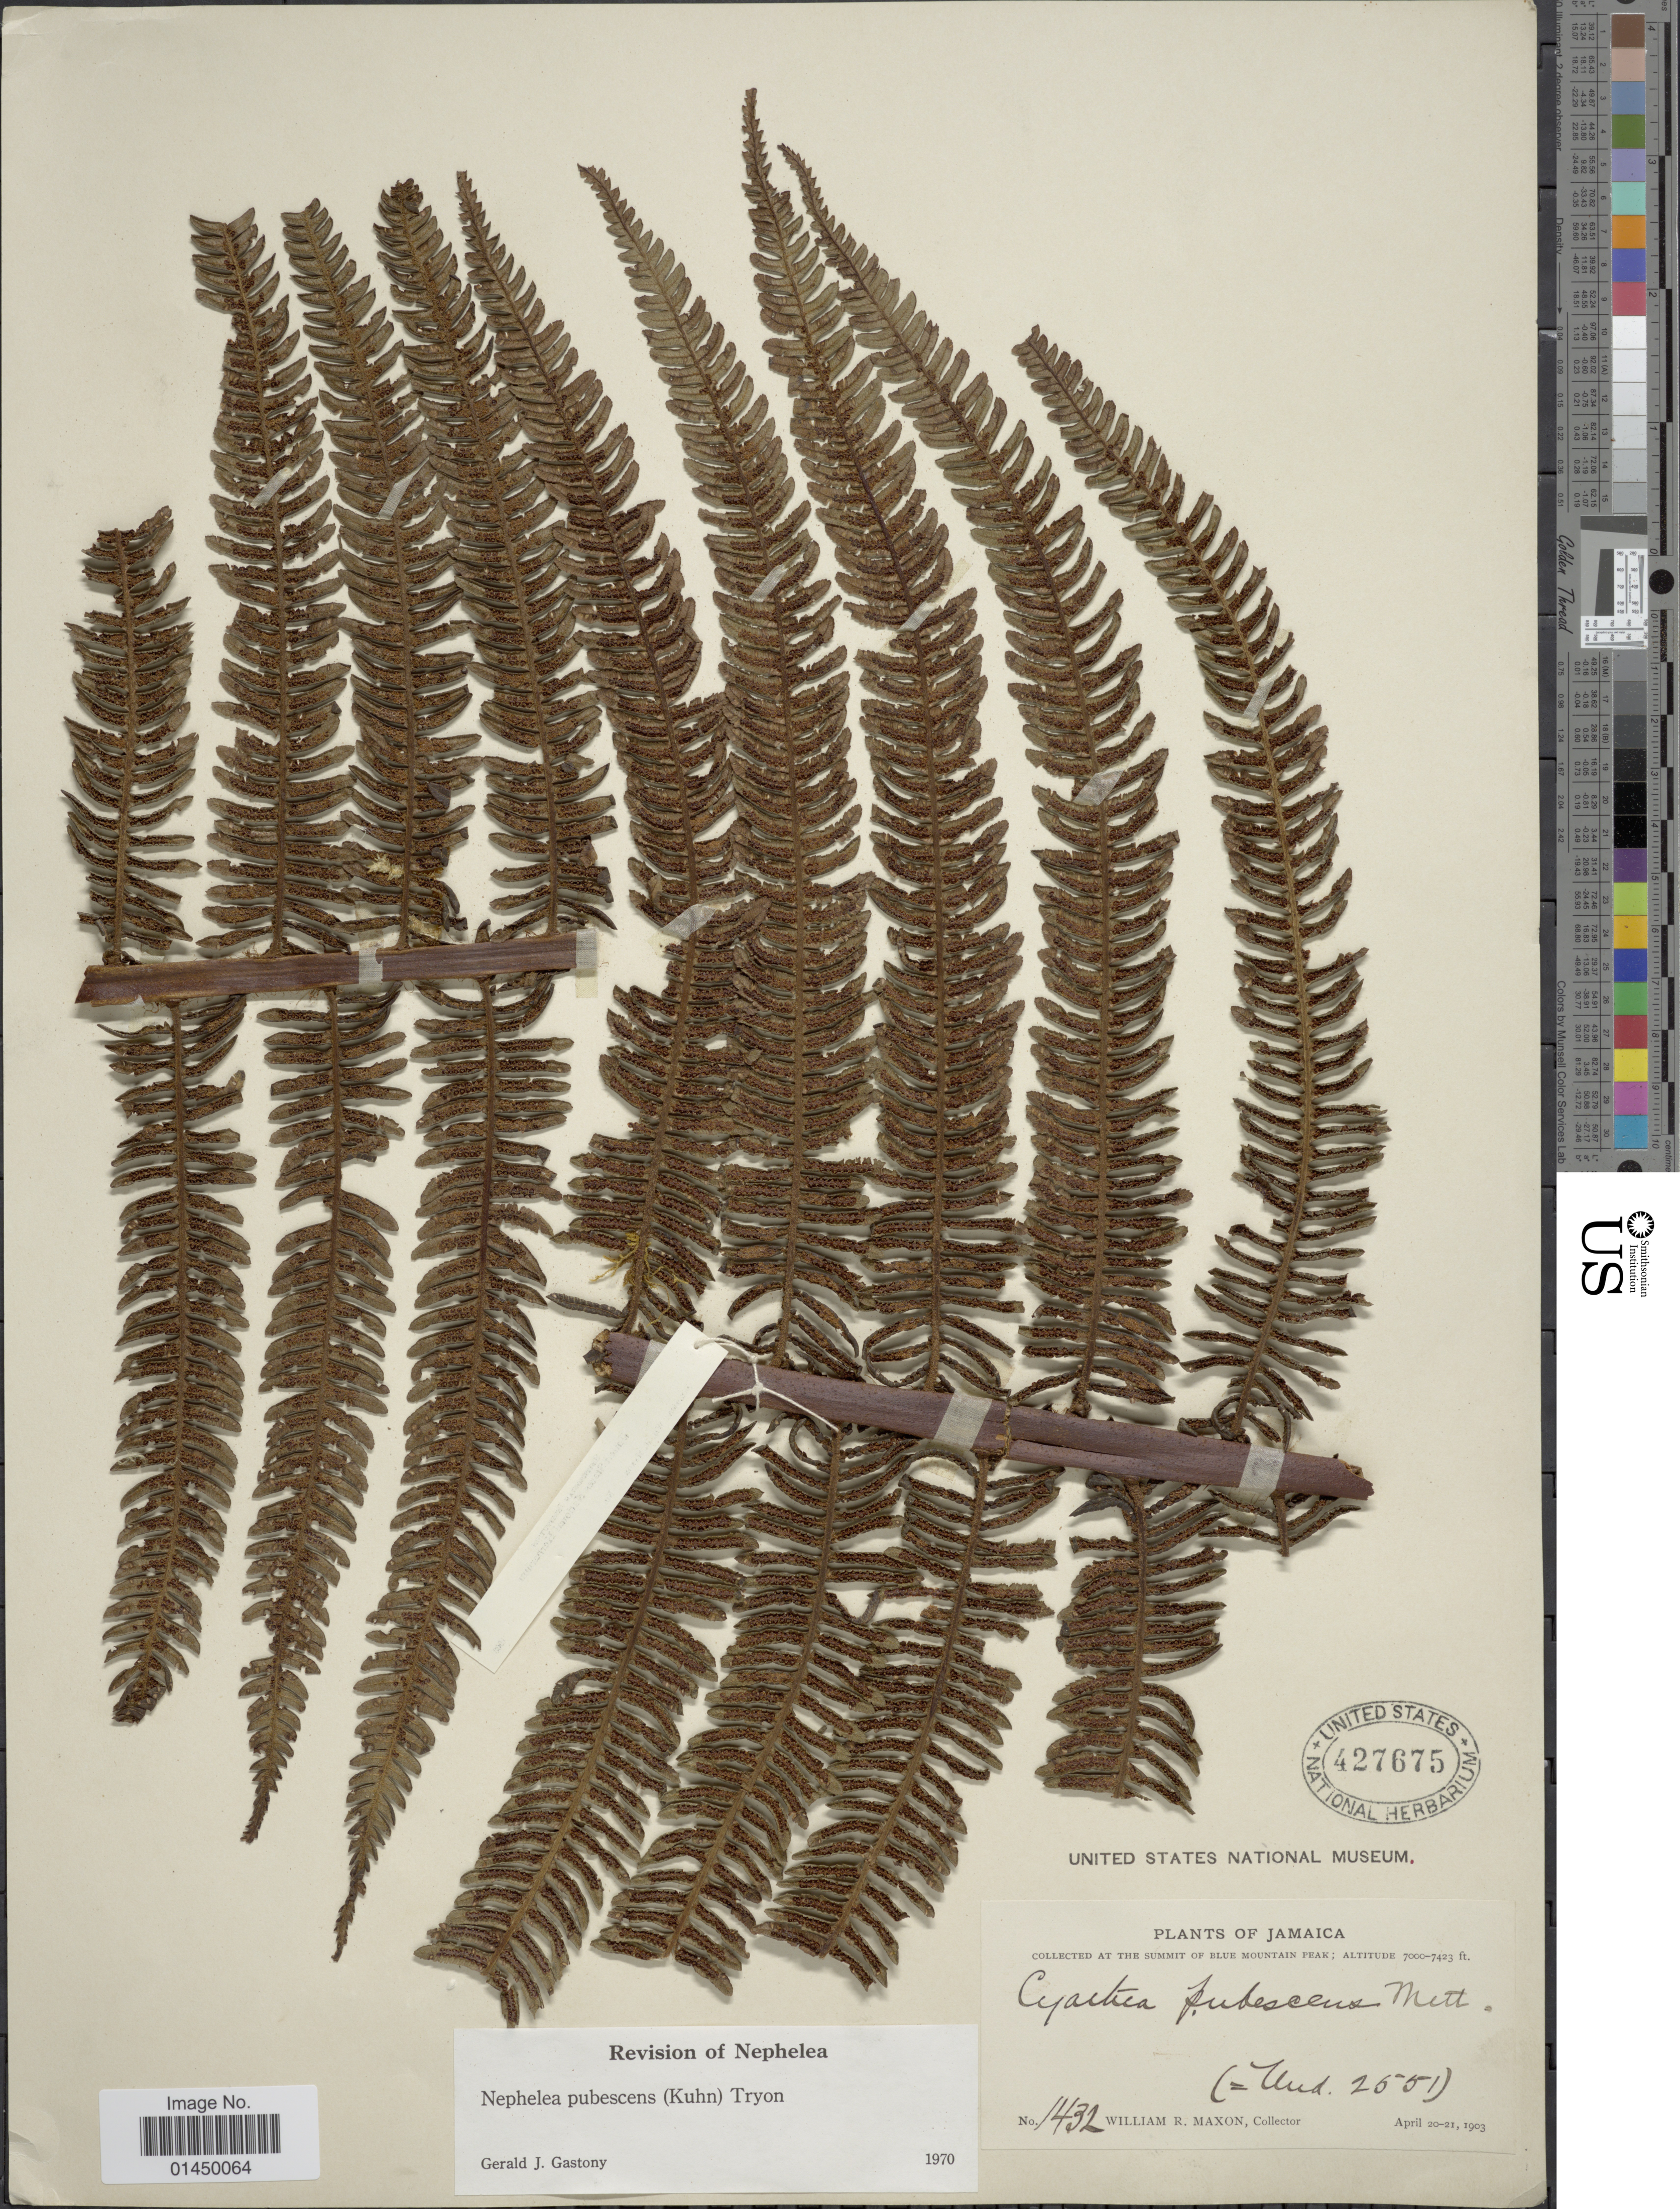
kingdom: Plantae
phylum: Tracheophyta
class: Polypodiopsida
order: Cyatheales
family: Cyatheaceae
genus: Cyathea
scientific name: Cyathea bipinnatifida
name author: (Baker) Domin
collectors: W. R. Maxon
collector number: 1432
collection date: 1903-04-20/1903-04-21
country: Jamaica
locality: At the summit of Blue Mountain Freak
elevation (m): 2134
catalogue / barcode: US 427675